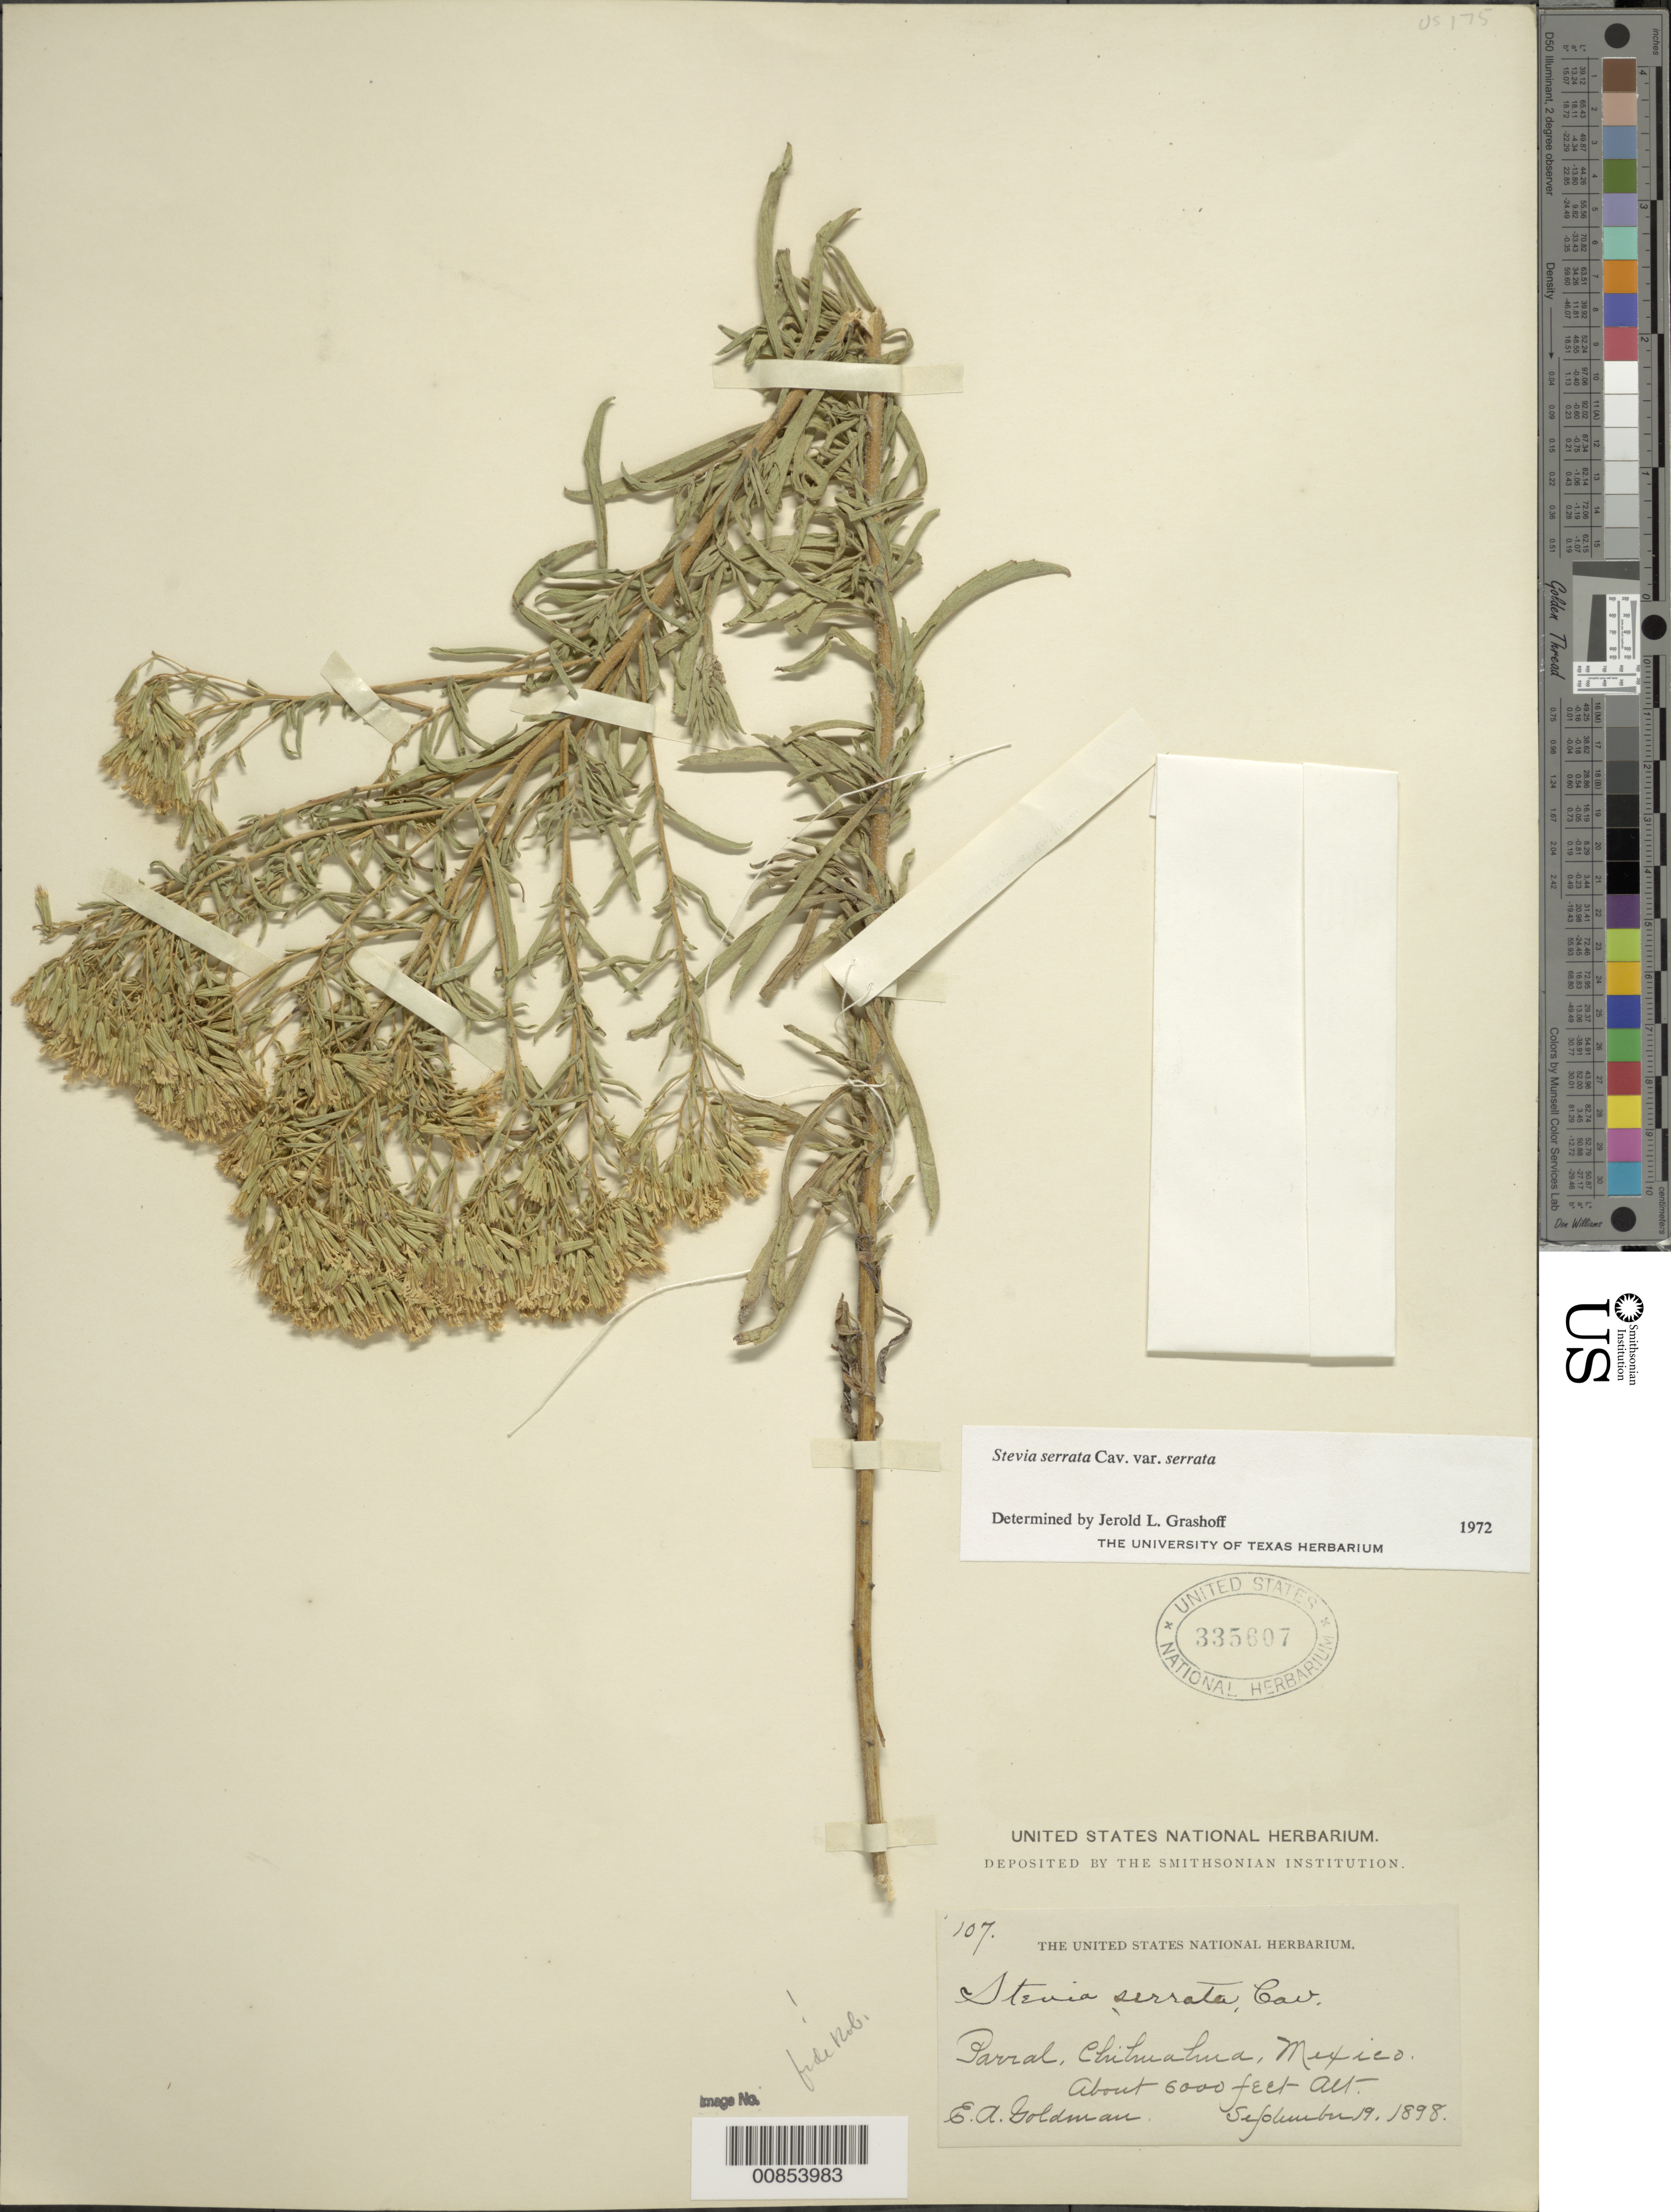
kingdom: Plantae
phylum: Tracheophyta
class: Magnoliopsida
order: Asterales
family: Asteraceae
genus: Stevia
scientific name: Stevia serrata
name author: Cav.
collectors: E. A. Goldman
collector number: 107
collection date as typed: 19 Sep 1898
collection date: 1898-09-19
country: Mexico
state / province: Chihuahua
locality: Parral, Chihuahua.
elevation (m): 1829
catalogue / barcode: US 335607